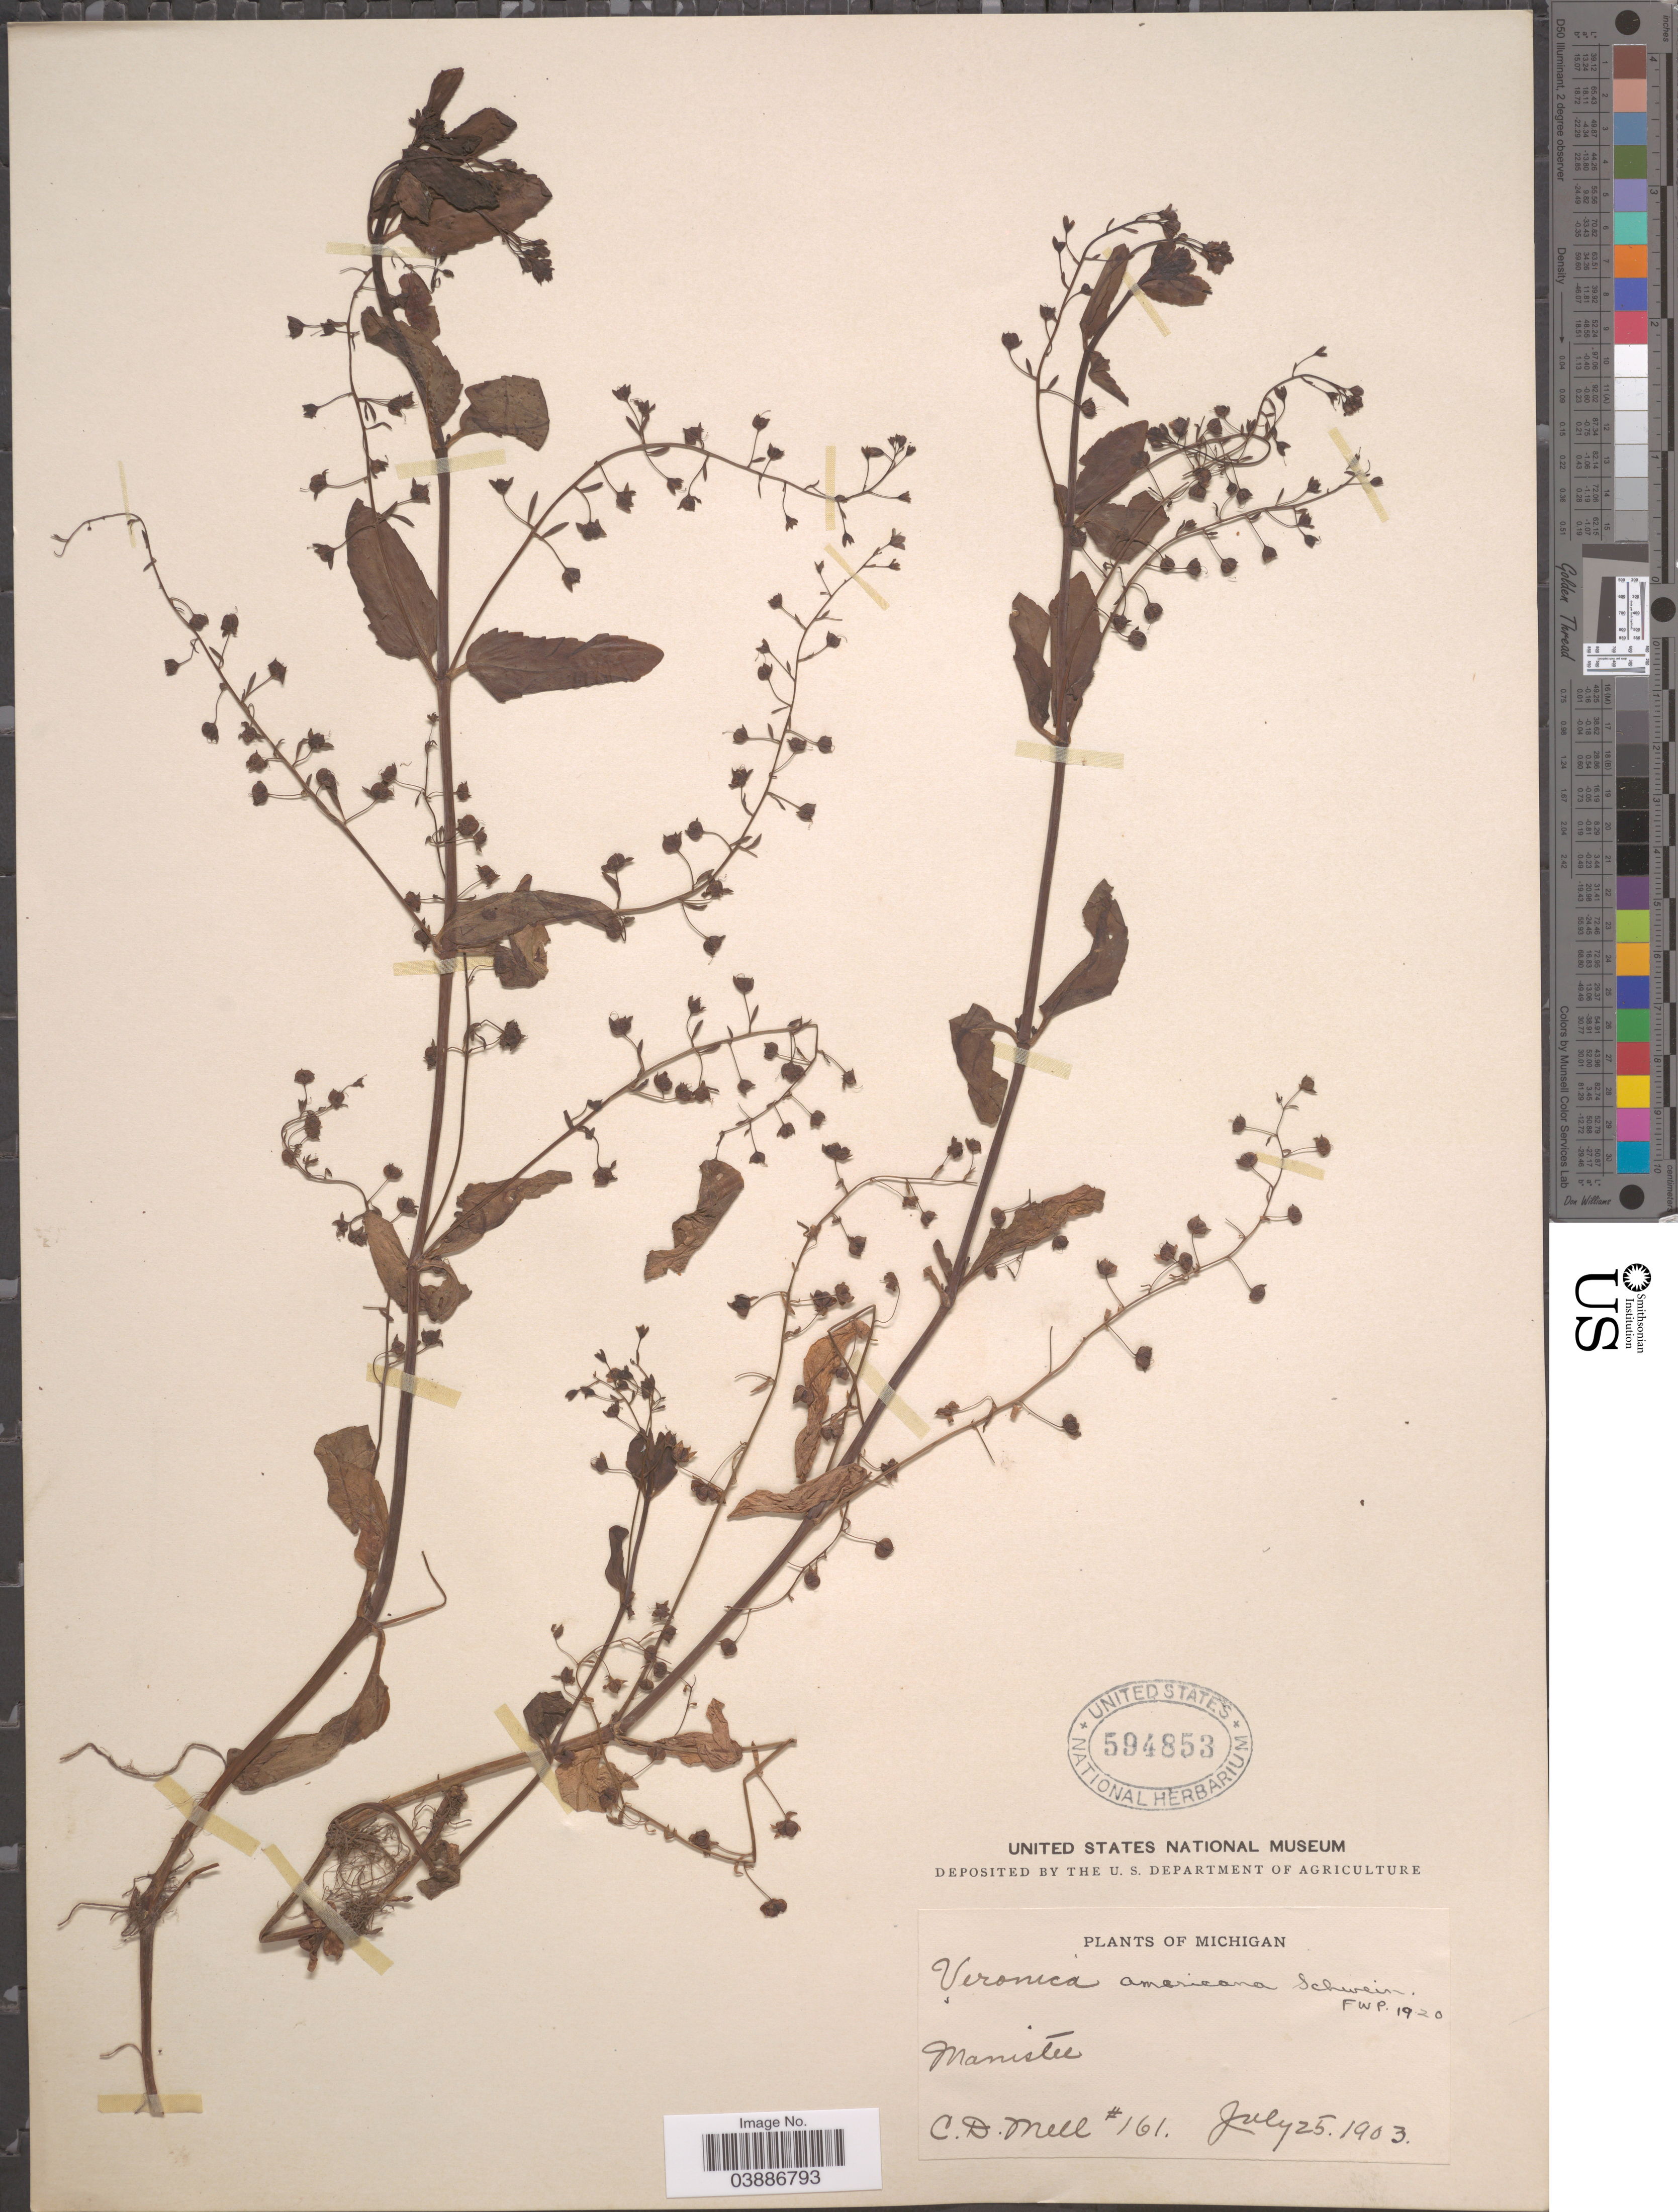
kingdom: Plantae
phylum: Tracheophyta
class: Magnoliopsida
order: Lamiales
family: Plantaginaceae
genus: Veronica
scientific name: Veronica americana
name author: Schwein. ex Benth.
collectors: C. D. Mell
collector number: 161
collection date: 1903-07-25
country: United States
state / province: Michigan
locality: Manistee.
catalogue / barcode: US 594853